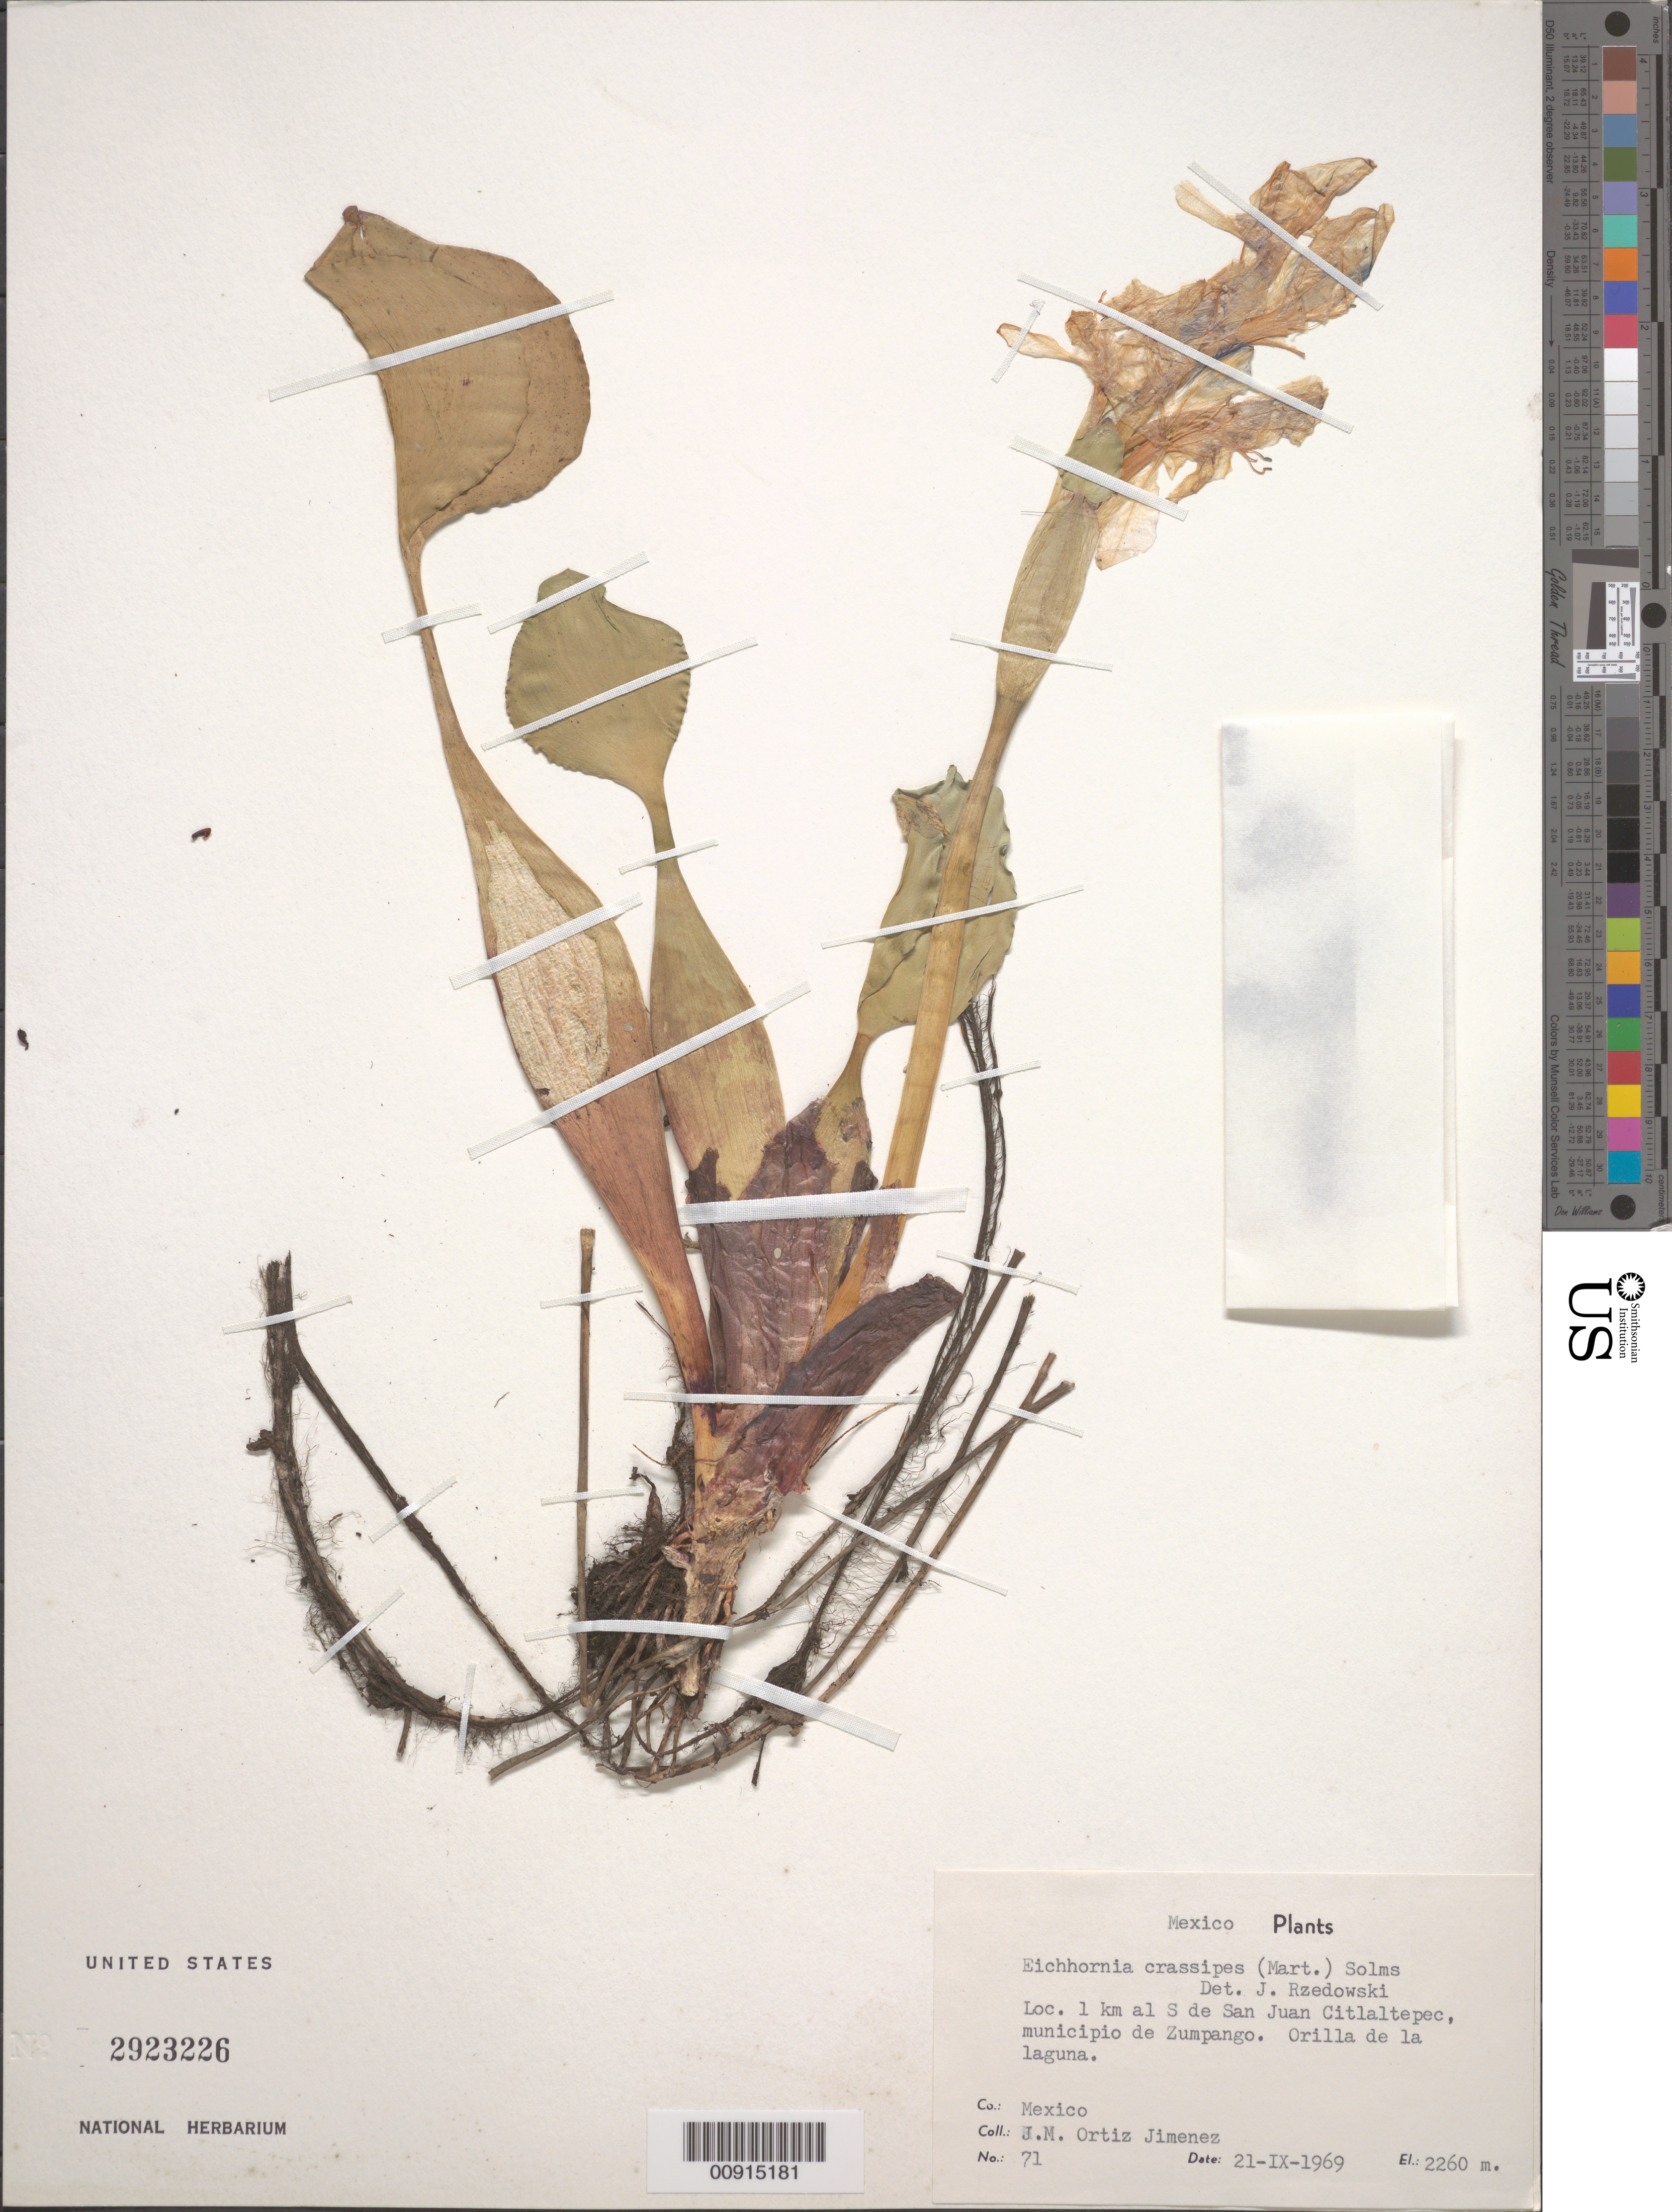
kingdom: Plantae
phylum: Tracheophyta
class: Liliopsida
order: Commelinales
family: Pontederiaceae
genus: Eichhornia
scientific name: Eichhornia crassipes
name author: (Mart.) Solms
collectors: J. M. Ortiz Jiménez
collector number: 71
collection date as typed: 21 Sep 1969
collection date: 1969-09-21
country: Mexico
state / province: México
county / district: Zumpango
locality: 1 km. al S de San Juan Citlaltepec, Municipio de Zumpango, Estado de México.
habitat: Orilla de la laguna.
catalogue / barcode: US 2923226